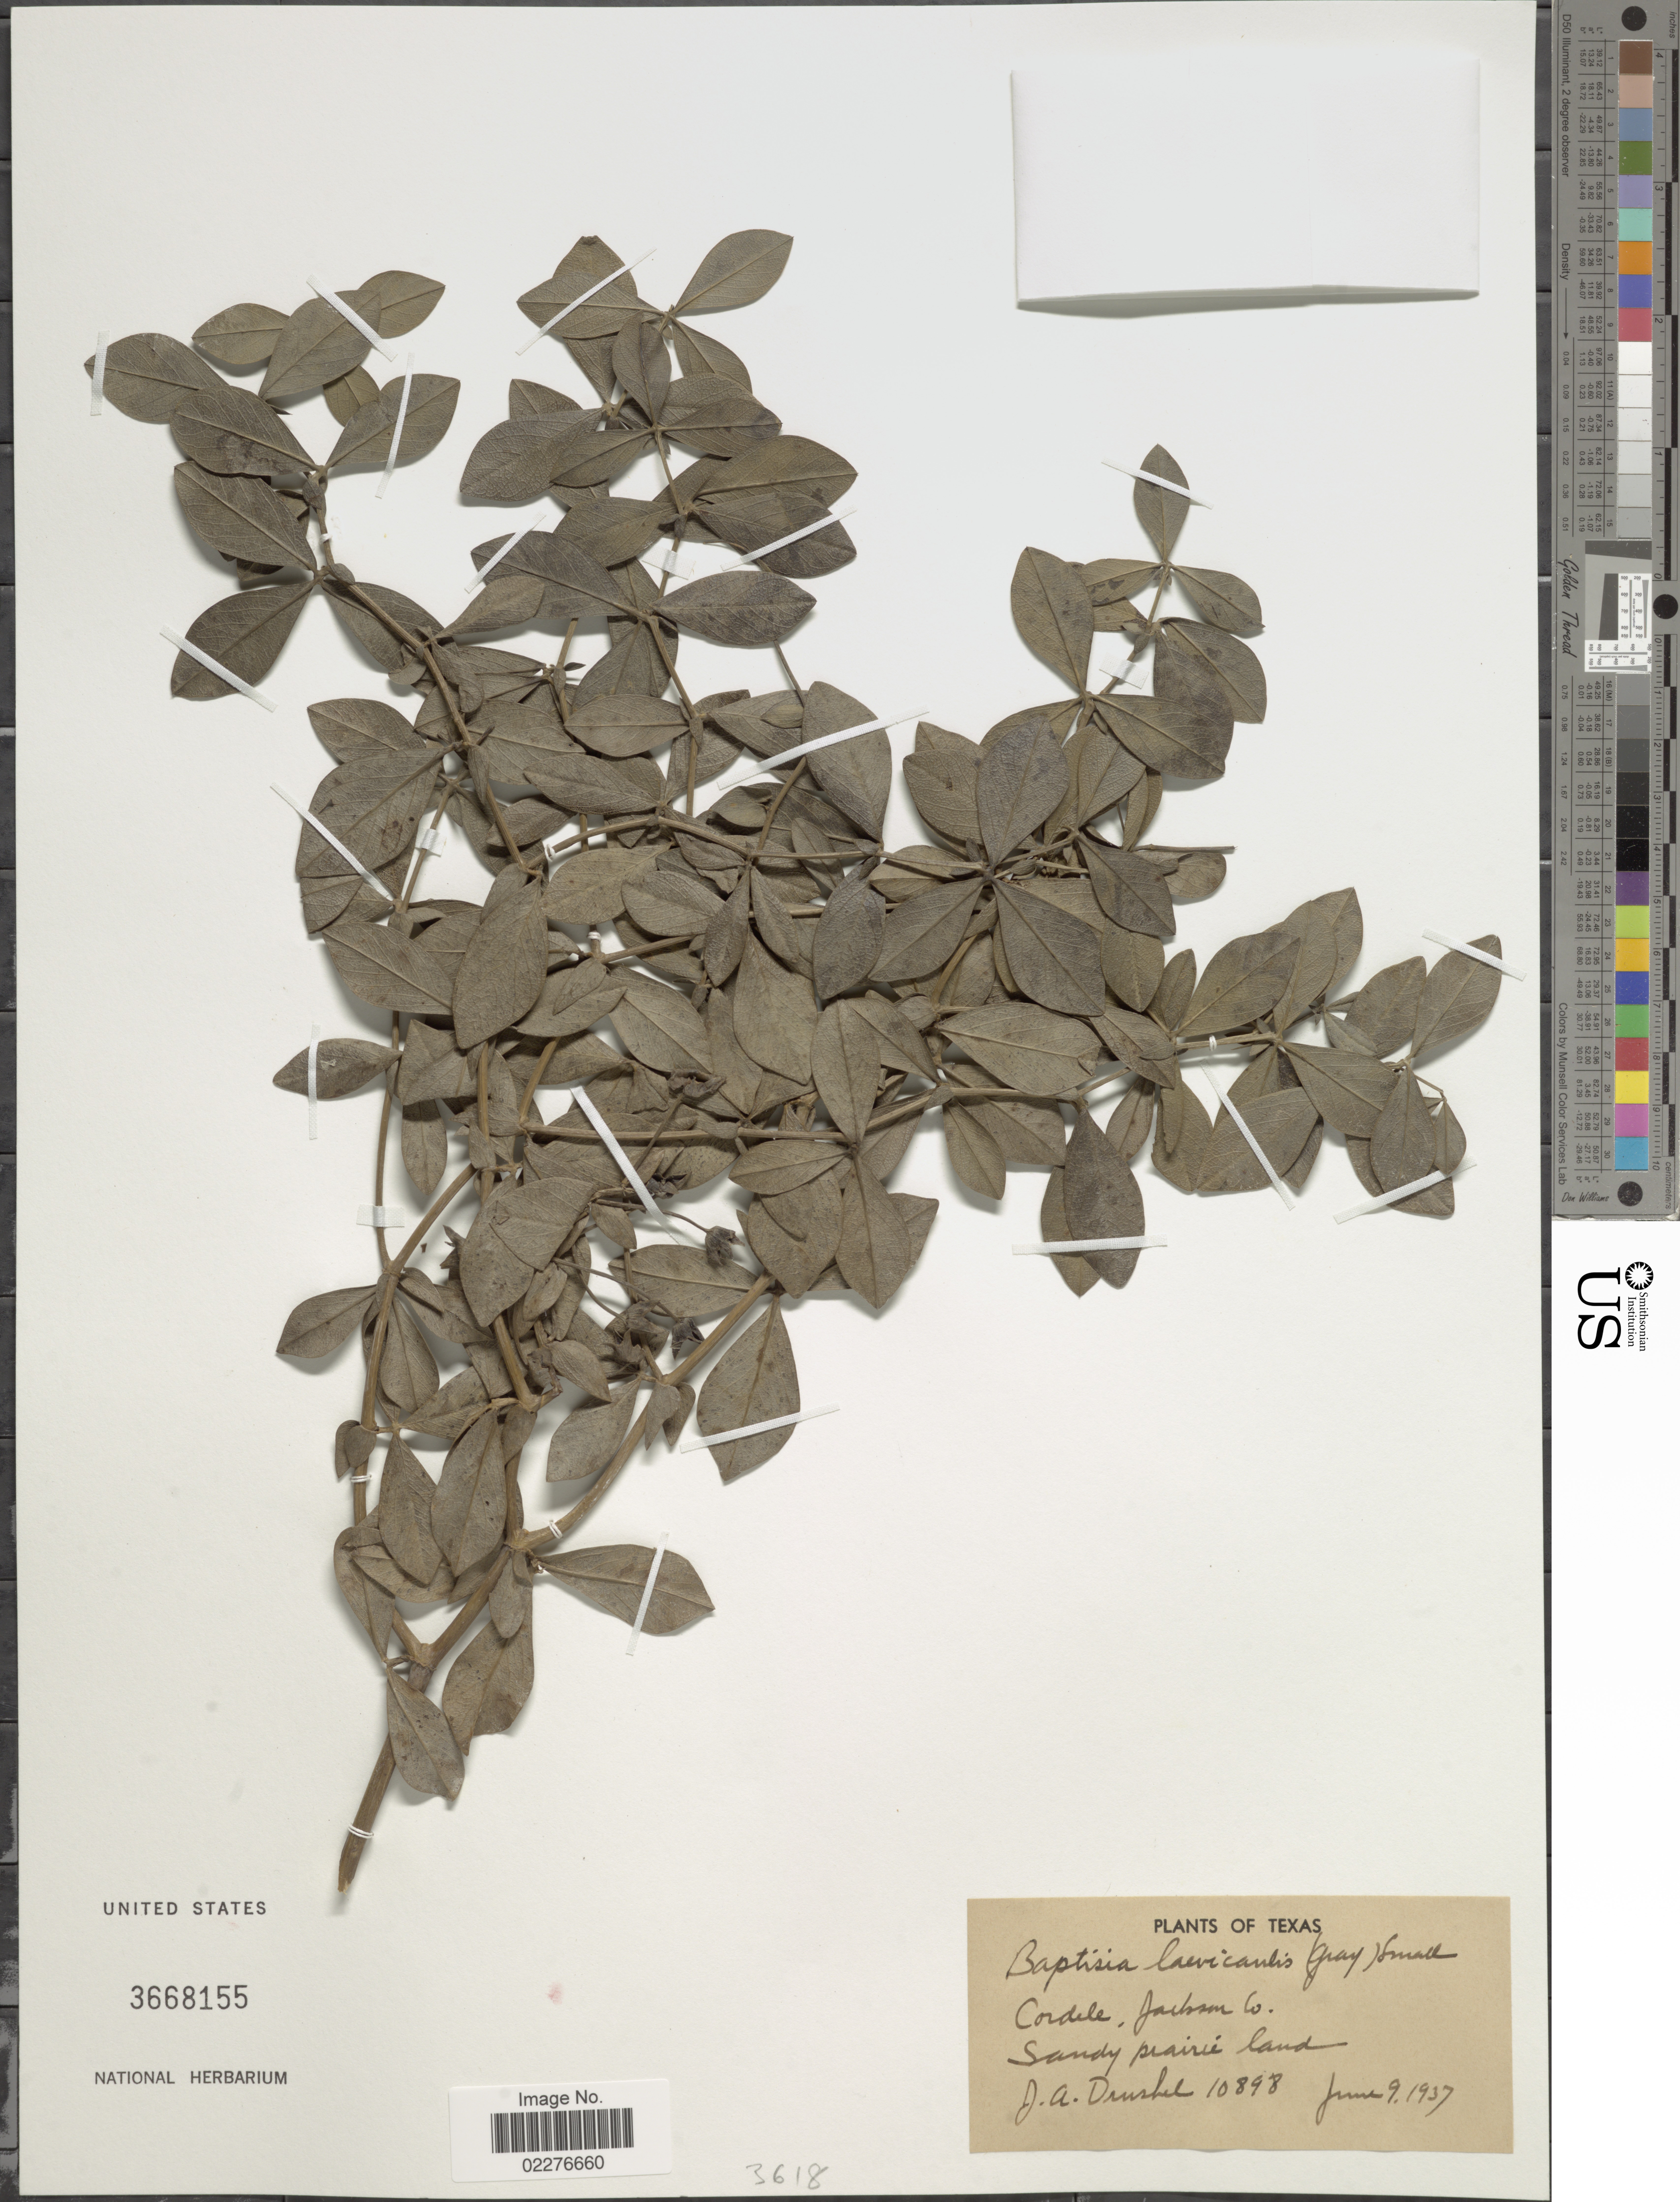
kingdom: Plantae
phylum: Tracheophyta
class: Magnoliopsida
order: Fabales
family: Fabaceae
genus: Baptisia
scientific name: Baptisia laevicaulis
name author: (Canby) Small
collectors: J. A. Drushel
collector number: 10898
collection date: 1937-06-09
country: United States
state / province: Texas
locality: Cordele, Jackson Co, Sandy prairie land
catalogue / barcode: US 3668155